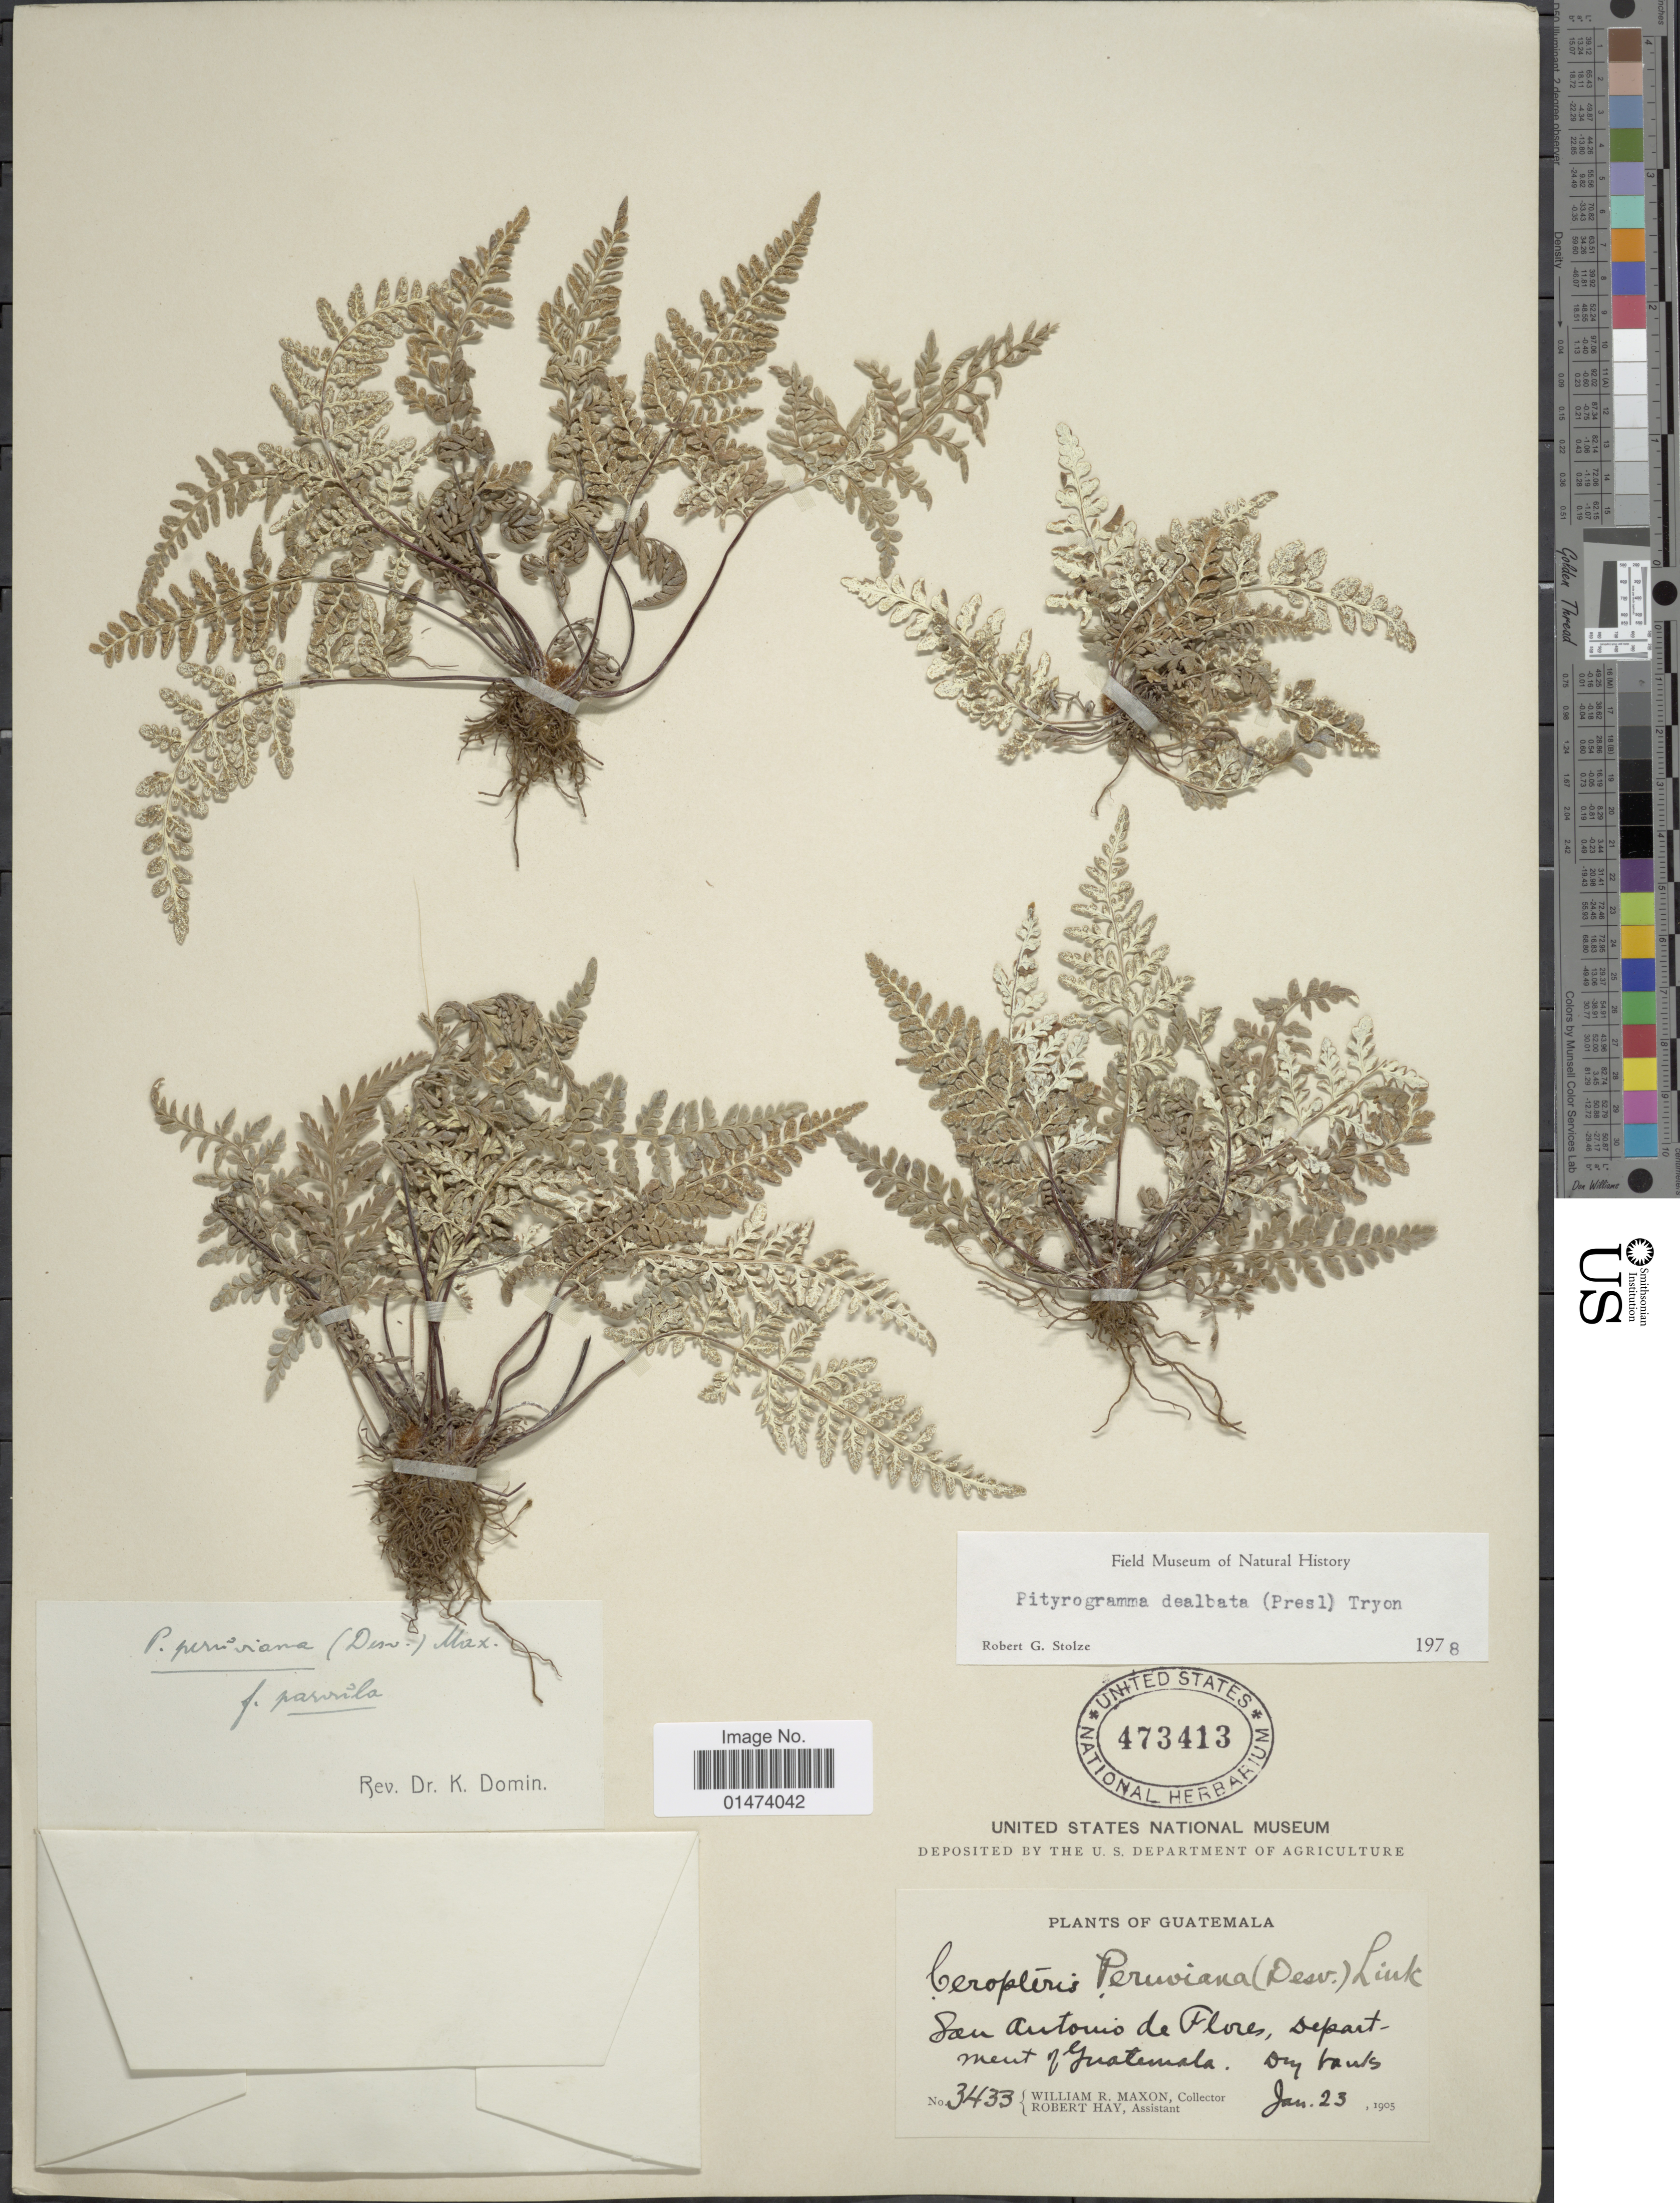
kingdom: Plantae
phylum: Tracheophyta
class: Polypodiopsida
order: Polypodiales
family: Pteridaceae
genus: Pityrogramma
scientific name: Pityrogramma dealbata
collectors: W. R. Maxon & R. Hay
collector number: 3433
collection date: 1905-01-23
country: Guatemala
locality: San Antonia de Flores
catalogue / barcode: US 473413